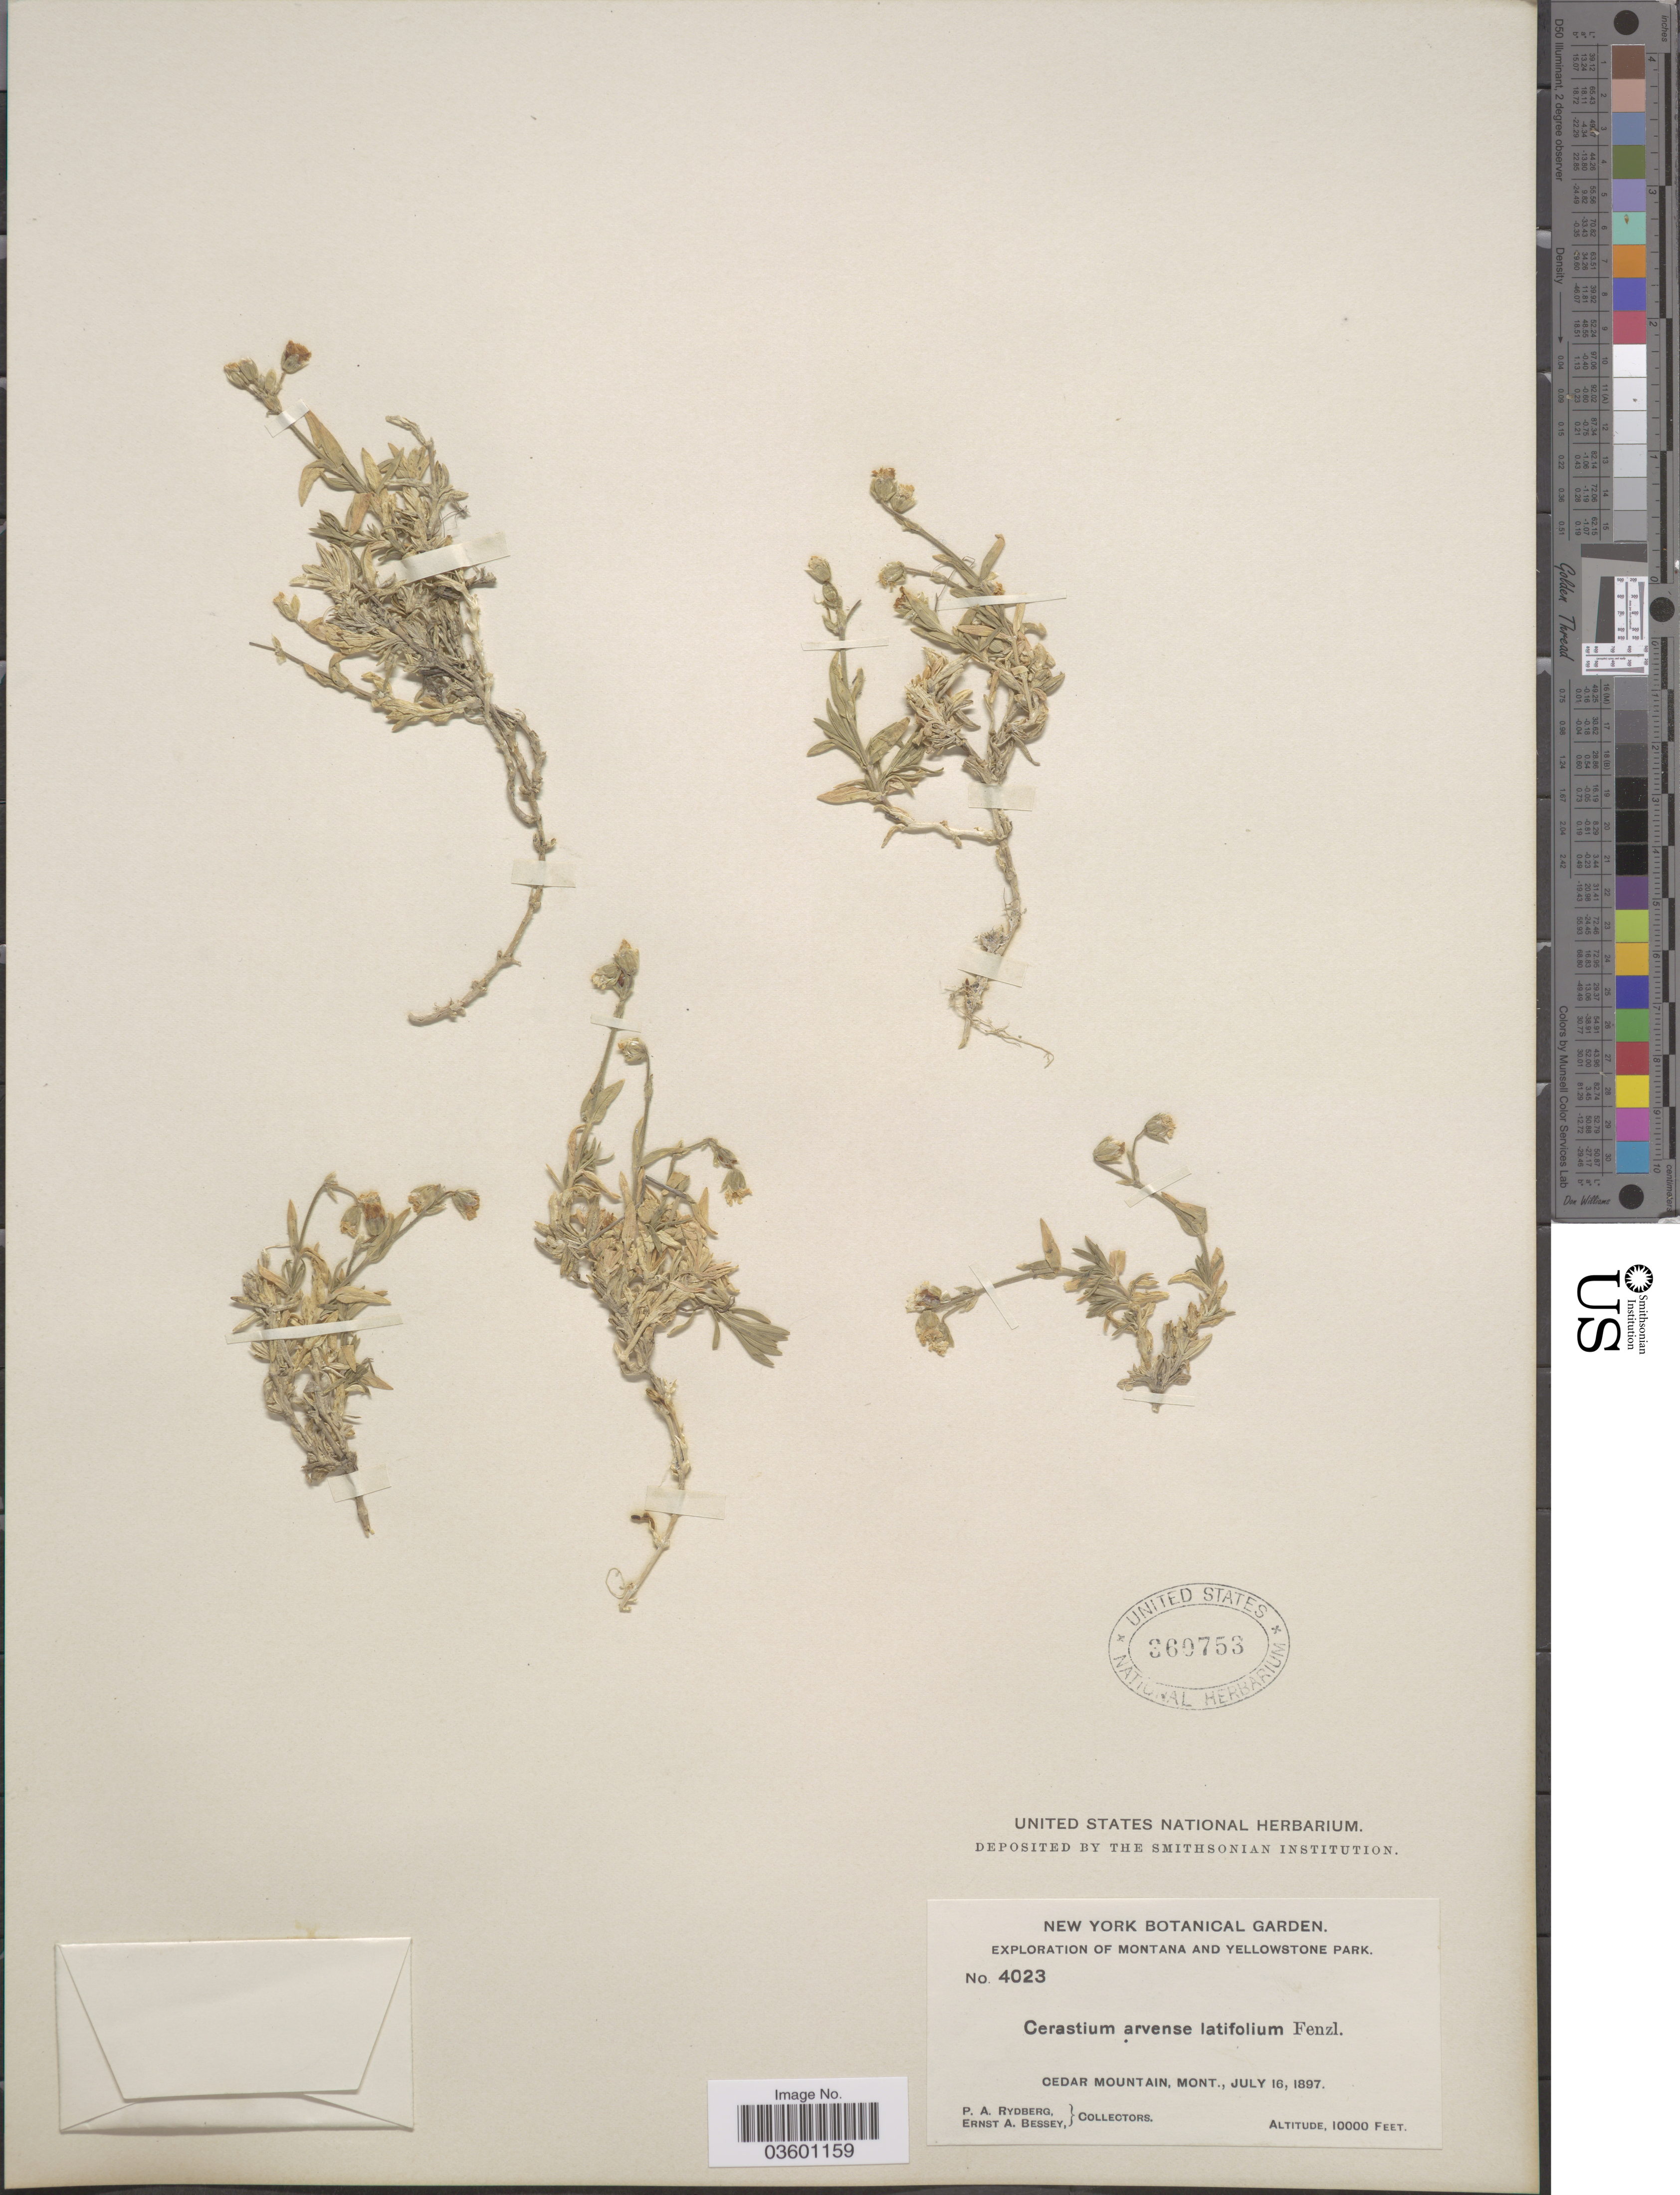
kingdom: Plantae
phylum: Tracheophyta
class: Magnoliopsida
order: Caryophyllales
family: Caryophyllaceae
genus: Cerastium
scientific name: Cerastium arvense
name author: L.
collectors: P. A. Rydberg & E. A. Bessey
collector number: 4023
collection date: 1897-07-16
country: United States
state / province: Montana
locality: Yellowstone Park. Cedar Mountain.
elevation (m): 3048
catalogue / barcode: US 360753